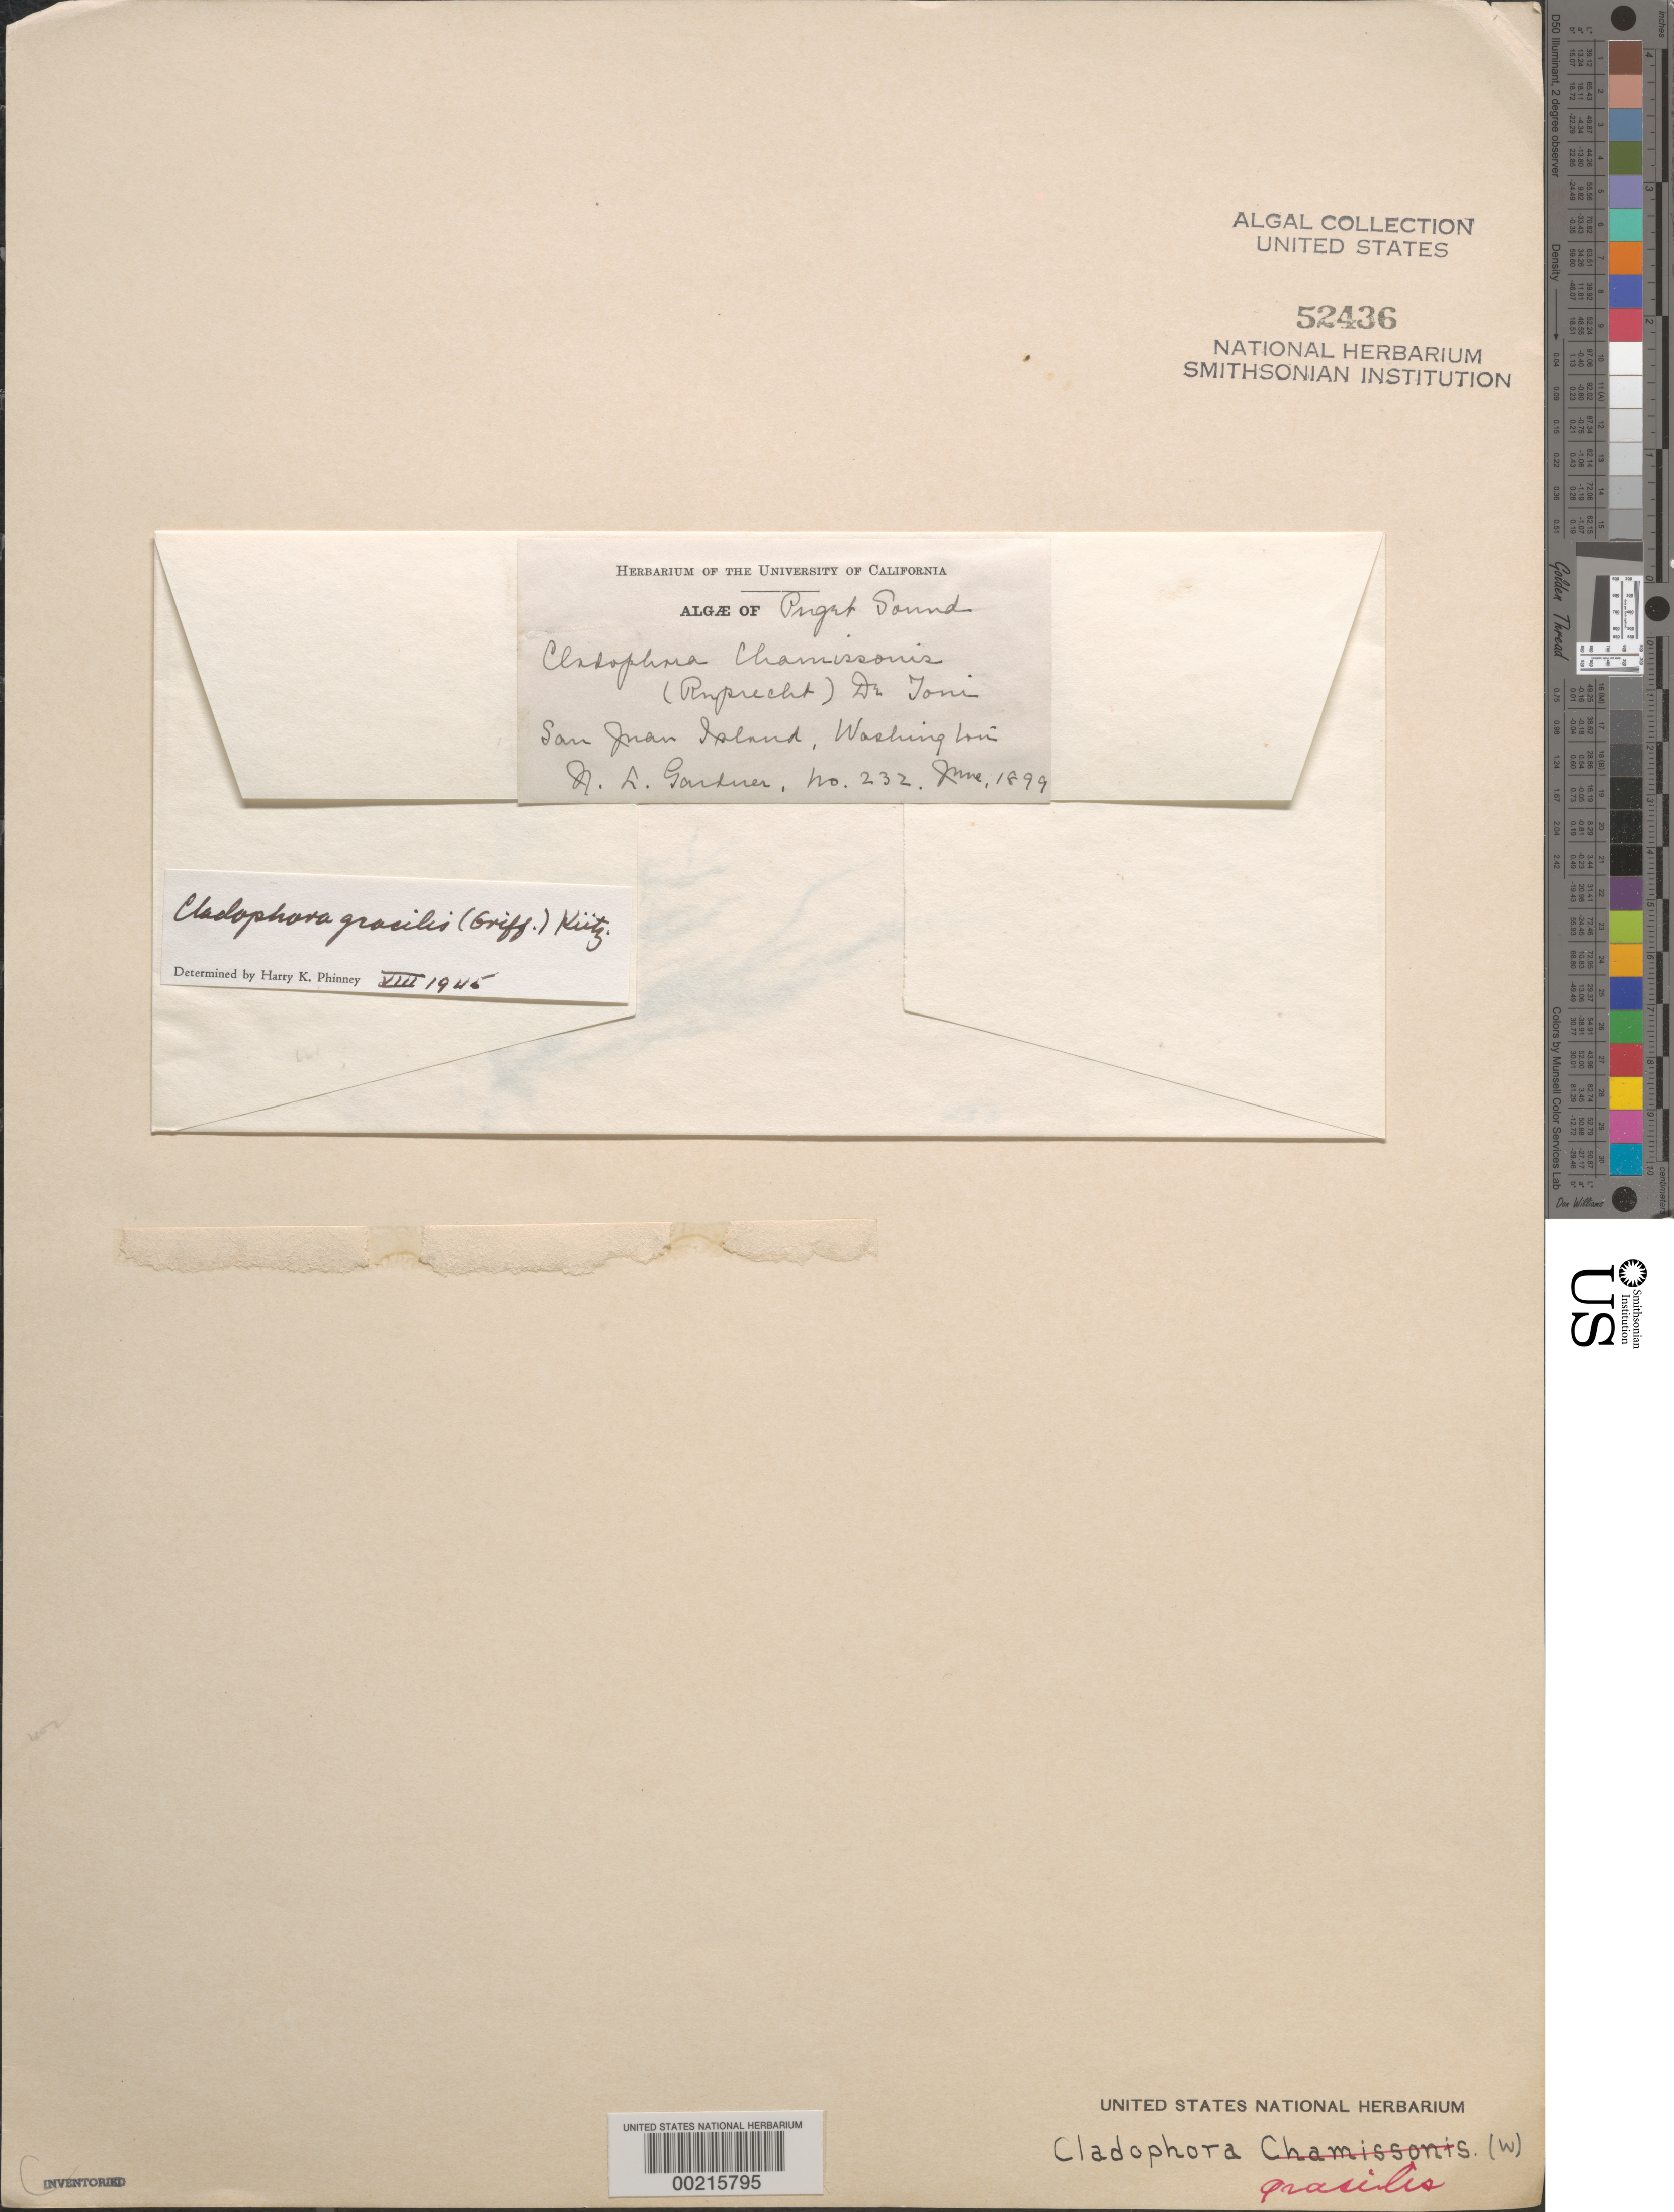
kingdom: Plantae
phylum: Chlorophyta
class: Ulvophyceae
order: Cladophorales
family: Cladophoraceae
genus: Cladophora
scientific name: Cladophora gracilis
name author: (Griff.) Kütz.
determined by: Phinney, H. K.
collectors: N. Gardner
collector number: NLG 232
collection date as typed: Jun 1899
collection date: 1899-06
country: United States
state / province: Washington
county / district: San Juan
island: San Juan Island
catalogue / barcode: US 52436